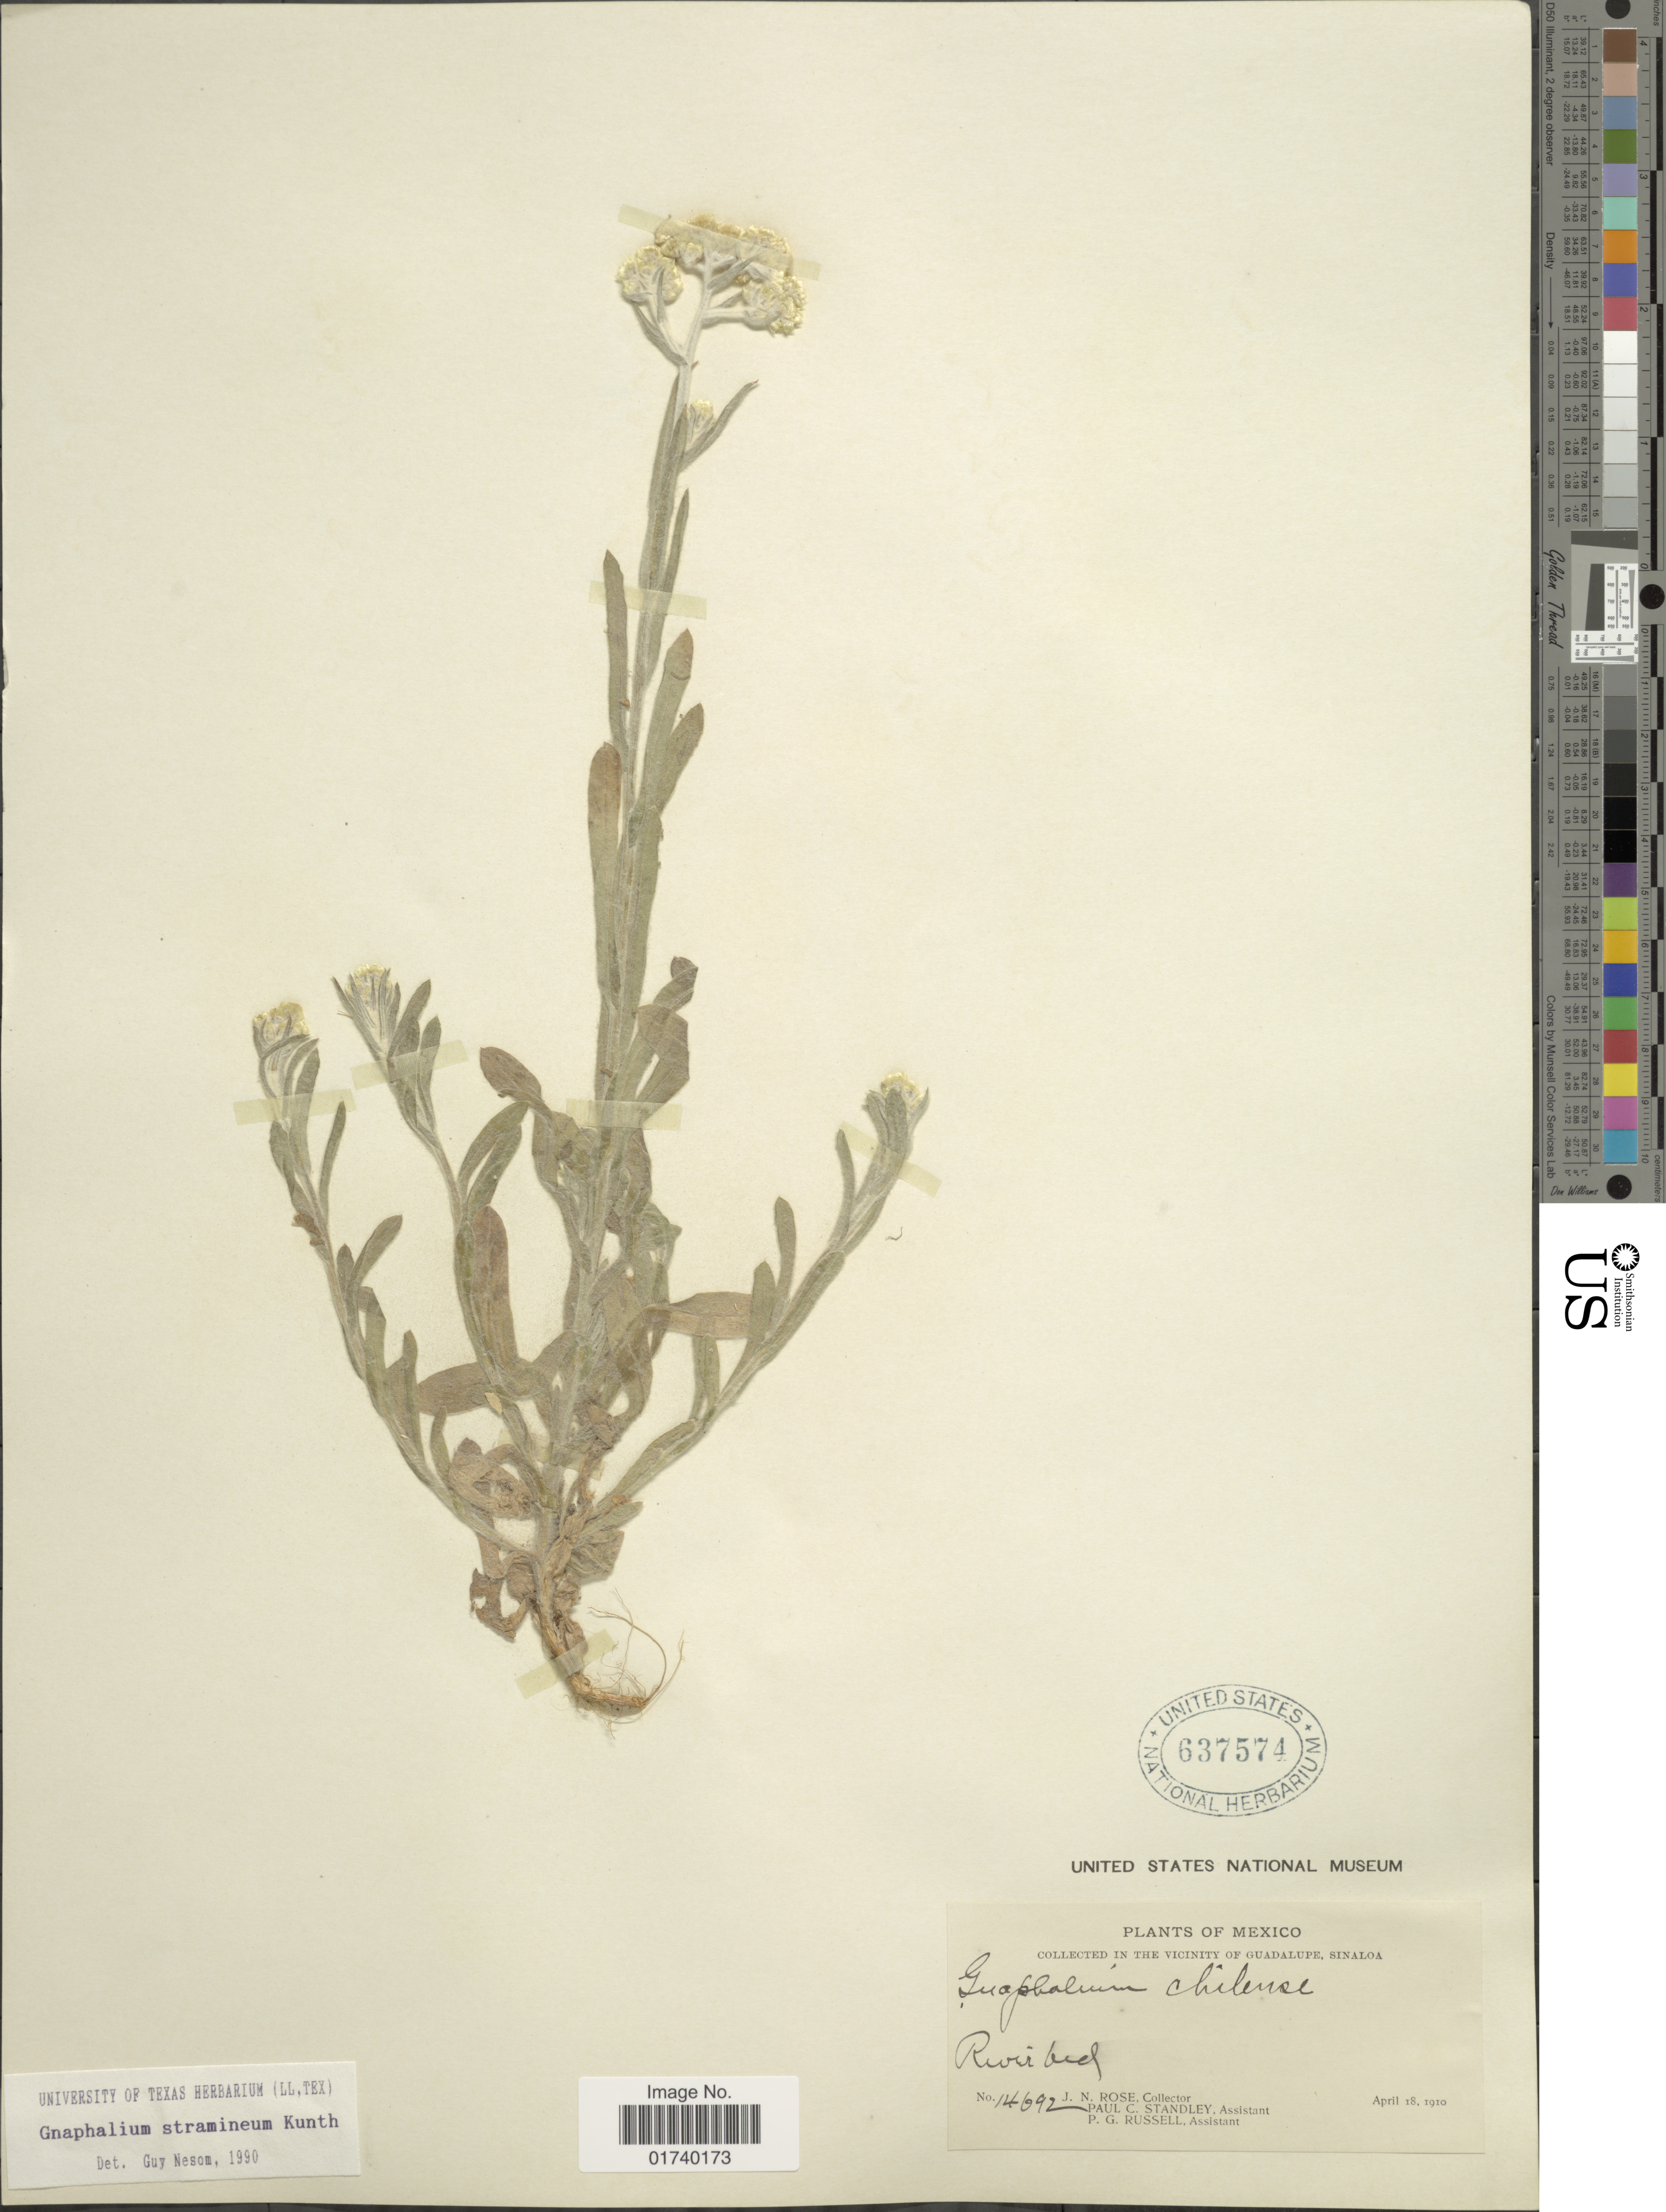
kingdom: Plantae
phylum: Tracheophyta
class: Magnoliopsida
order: Asterales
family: Asteraceae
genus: Pseudognaphalium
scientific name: Pseudognaphalium stramineum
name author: (Kunth) Anderb.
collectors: J. N. Rose, P. C. Standley & P. G. Russell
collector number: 14692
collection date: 1910-04-18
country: Mexico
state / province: Sinaloa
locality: In the vicinity of Guadalupe, River bed.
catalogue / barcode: US 637574